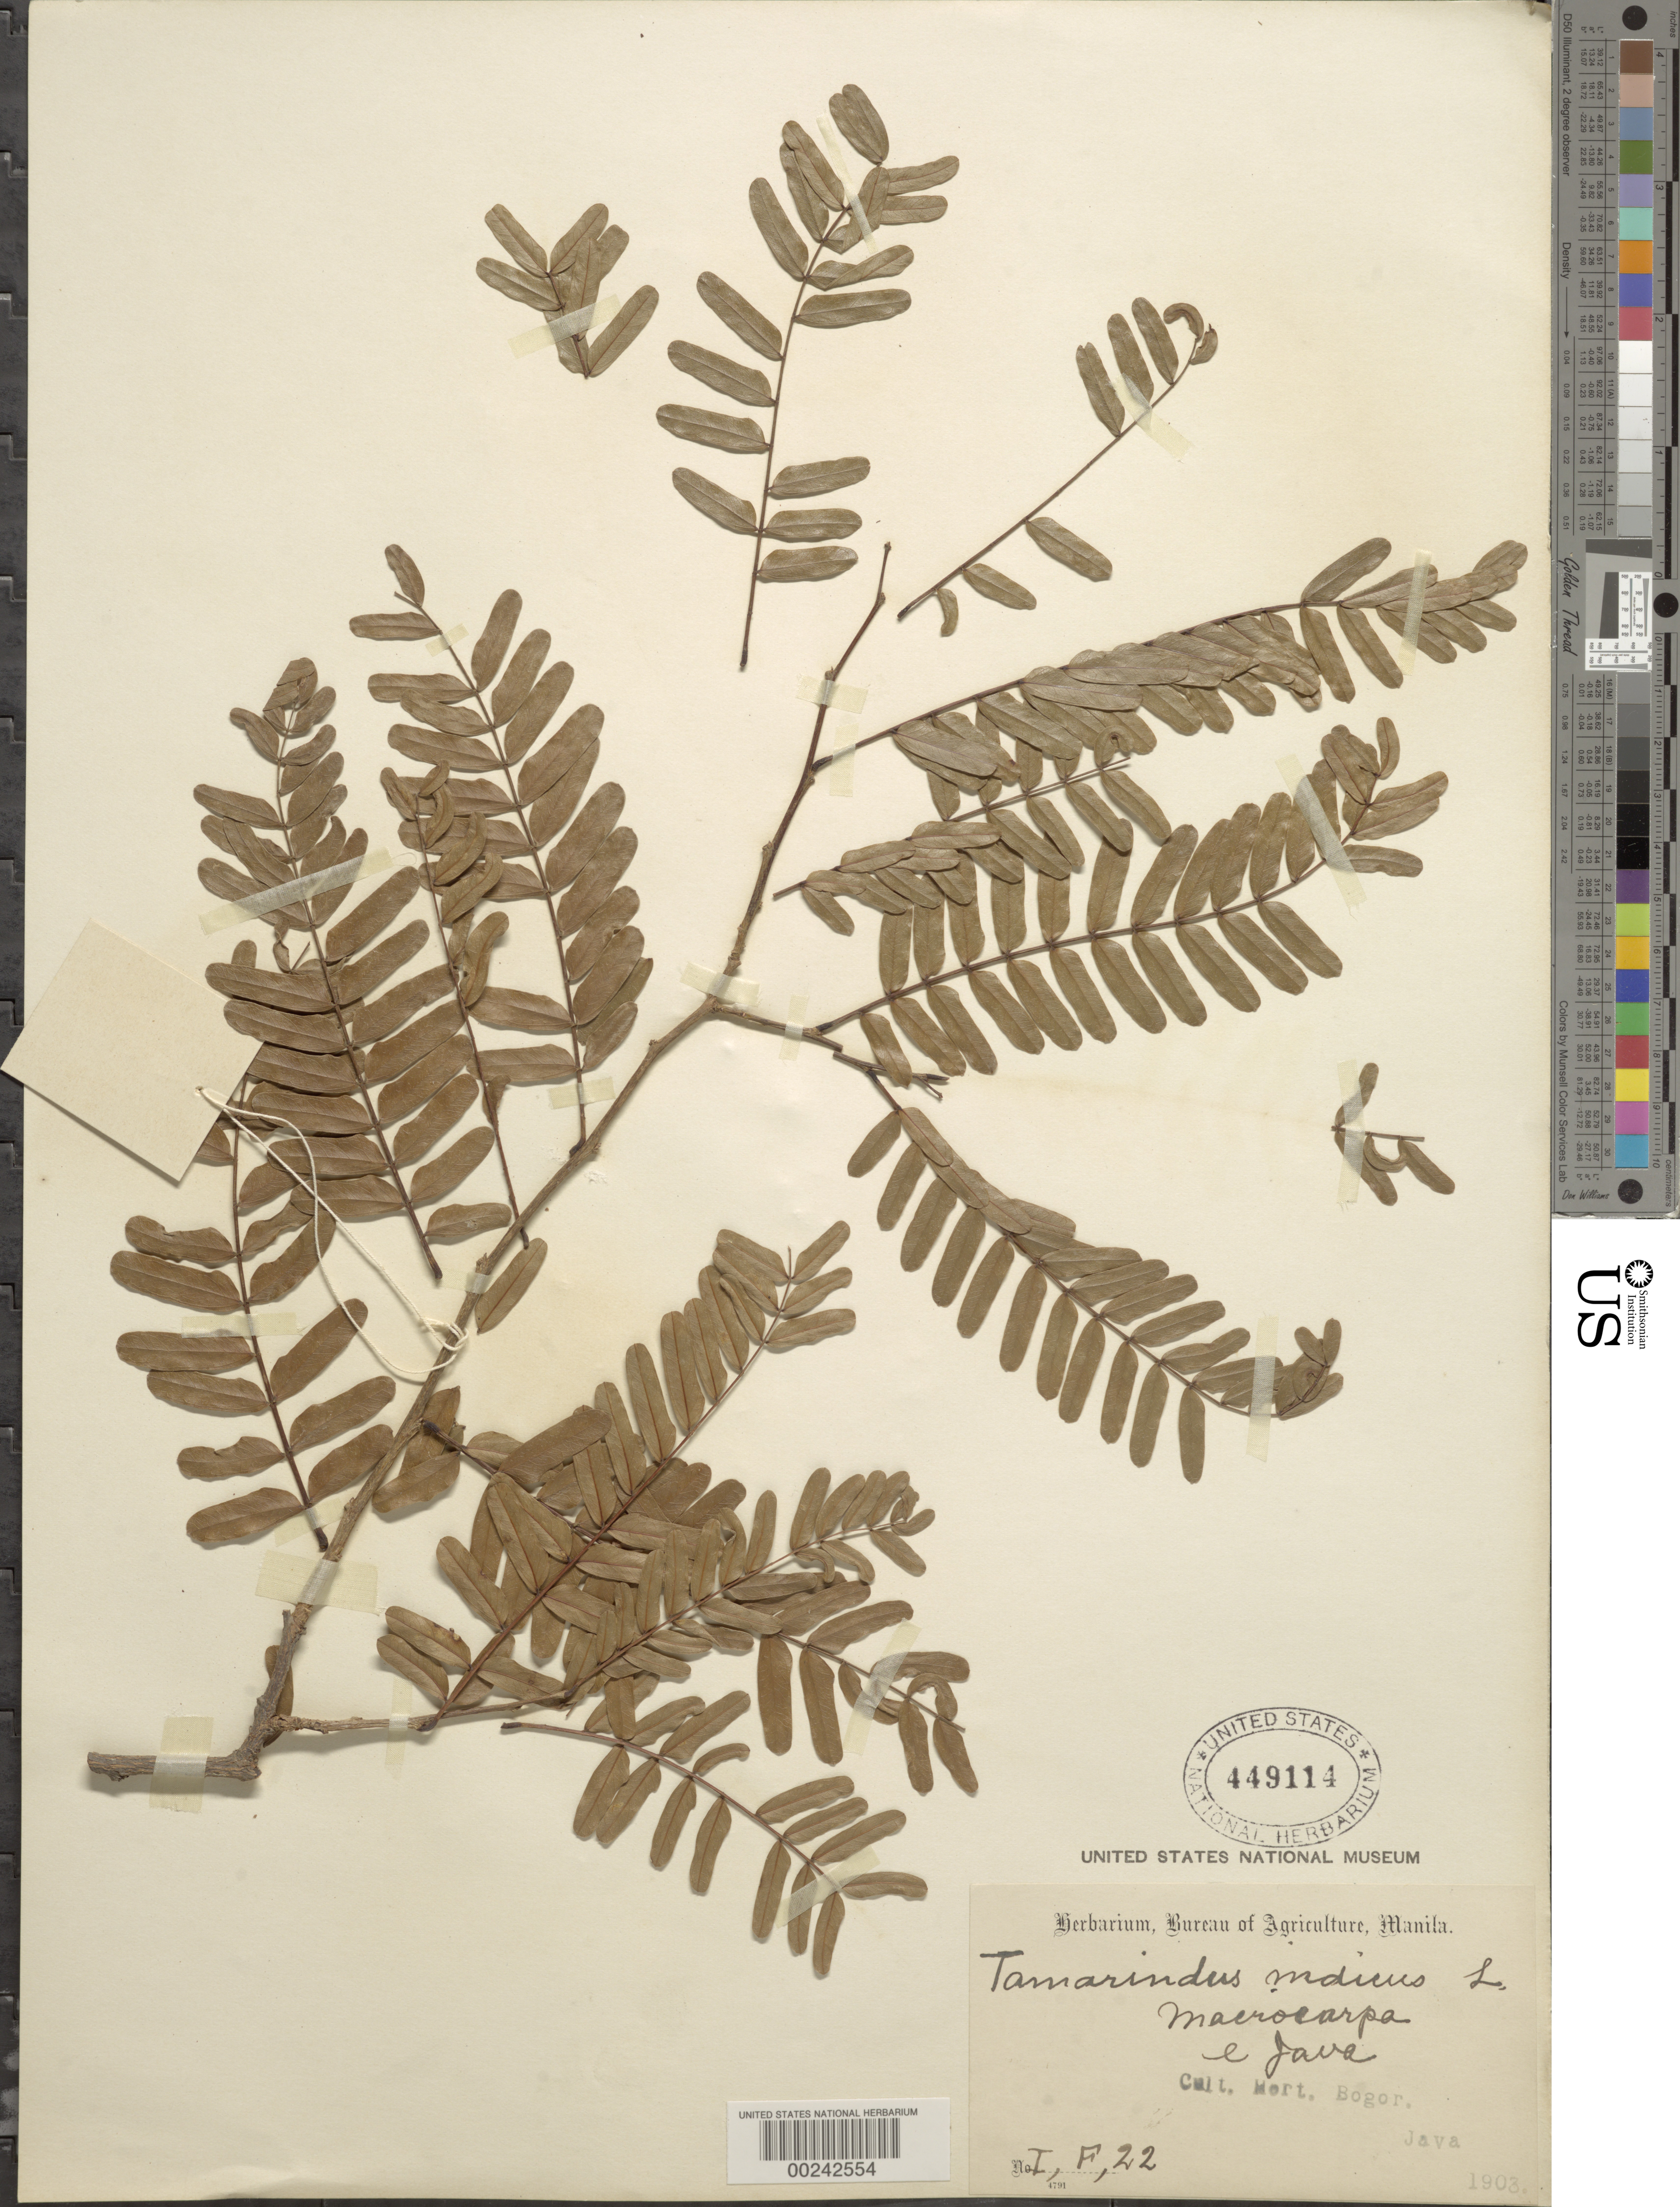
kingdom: Plantae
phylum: Tracheophyta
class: Magnoliopsida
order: Fabales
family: Fabaceae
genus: Tamarindus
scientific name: Tamarindus indica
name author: L.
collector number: I,f,22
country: Indonesia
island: Java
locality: Hort. bogor.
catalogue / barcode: US 449114